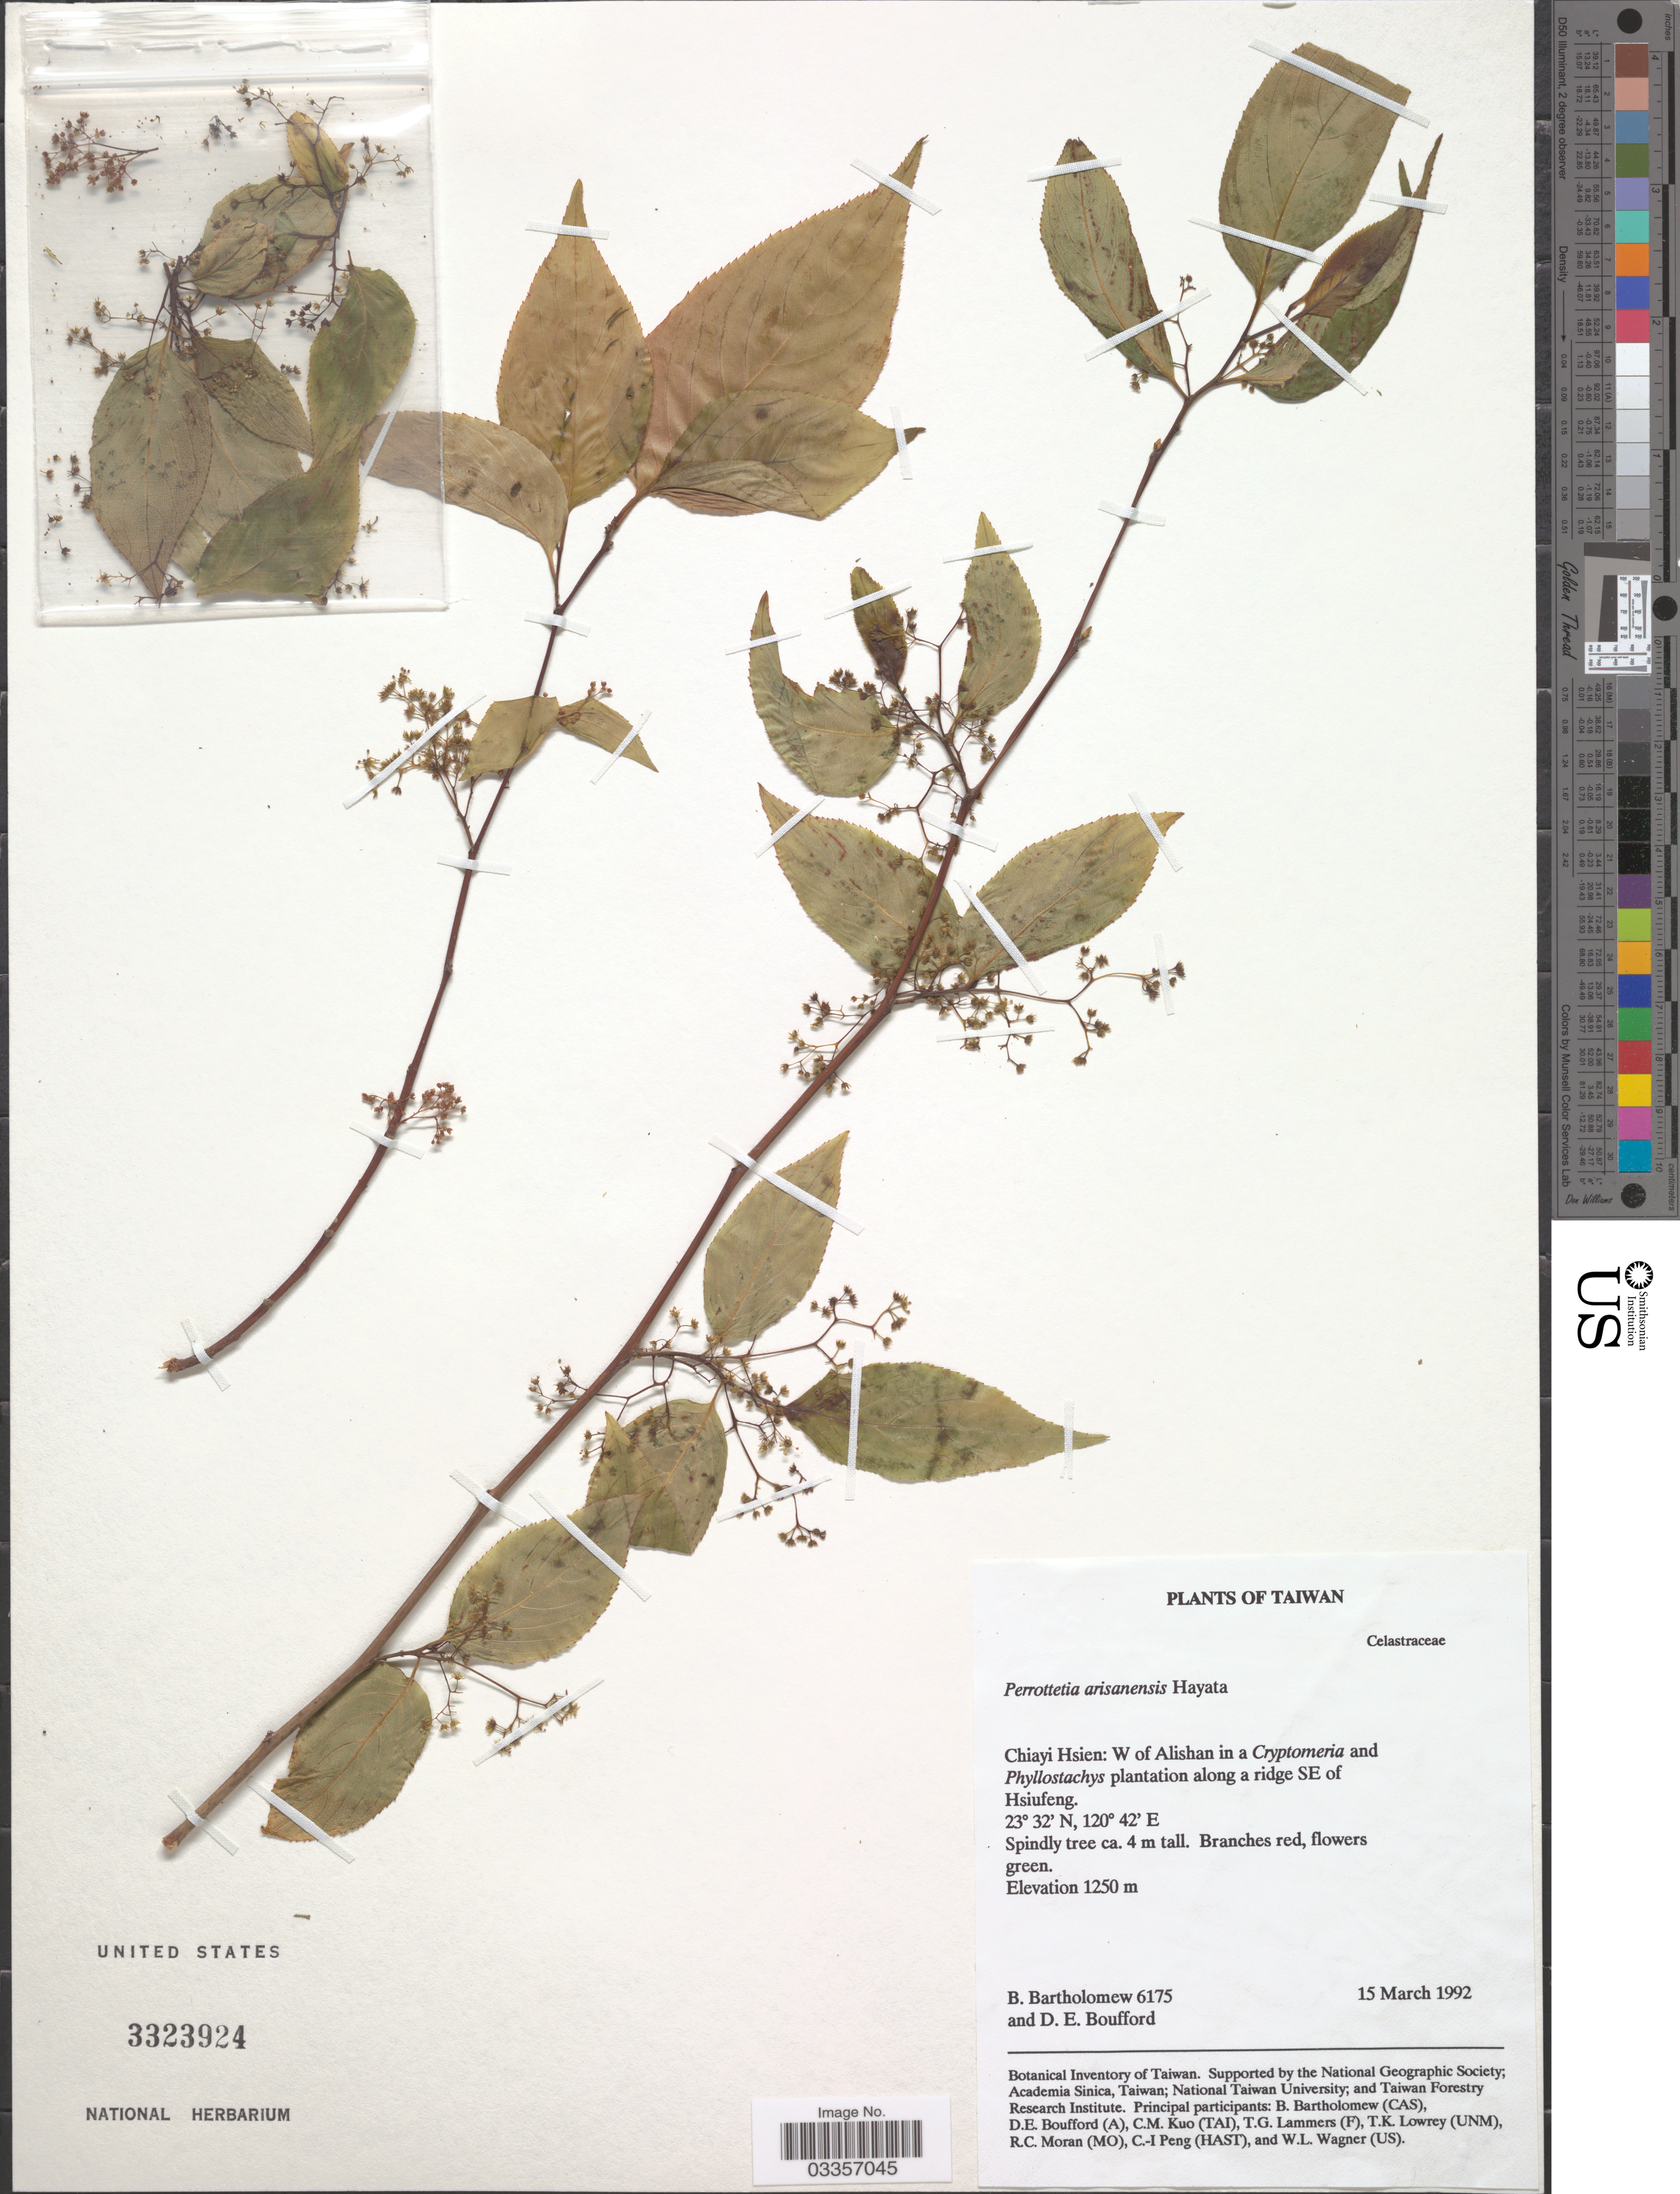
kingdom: Plantae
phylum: Tracheophyta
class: Magnoliopsida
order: Huerteales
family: Dipentodontaceae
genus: Perrottetia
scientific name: Perrottetia arisanensis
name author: Hayata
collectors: B. Bartholomew & D. E. Boufford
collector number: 6175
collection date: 1992-03-15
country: Taiwan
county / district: Chiayi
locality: Chiayi Hsien: W of Alishan in a Cryptomeria and Phyllostachys plantation along a ridge SE of Hsiufeng.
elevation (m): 1250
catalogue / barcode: US 3323924